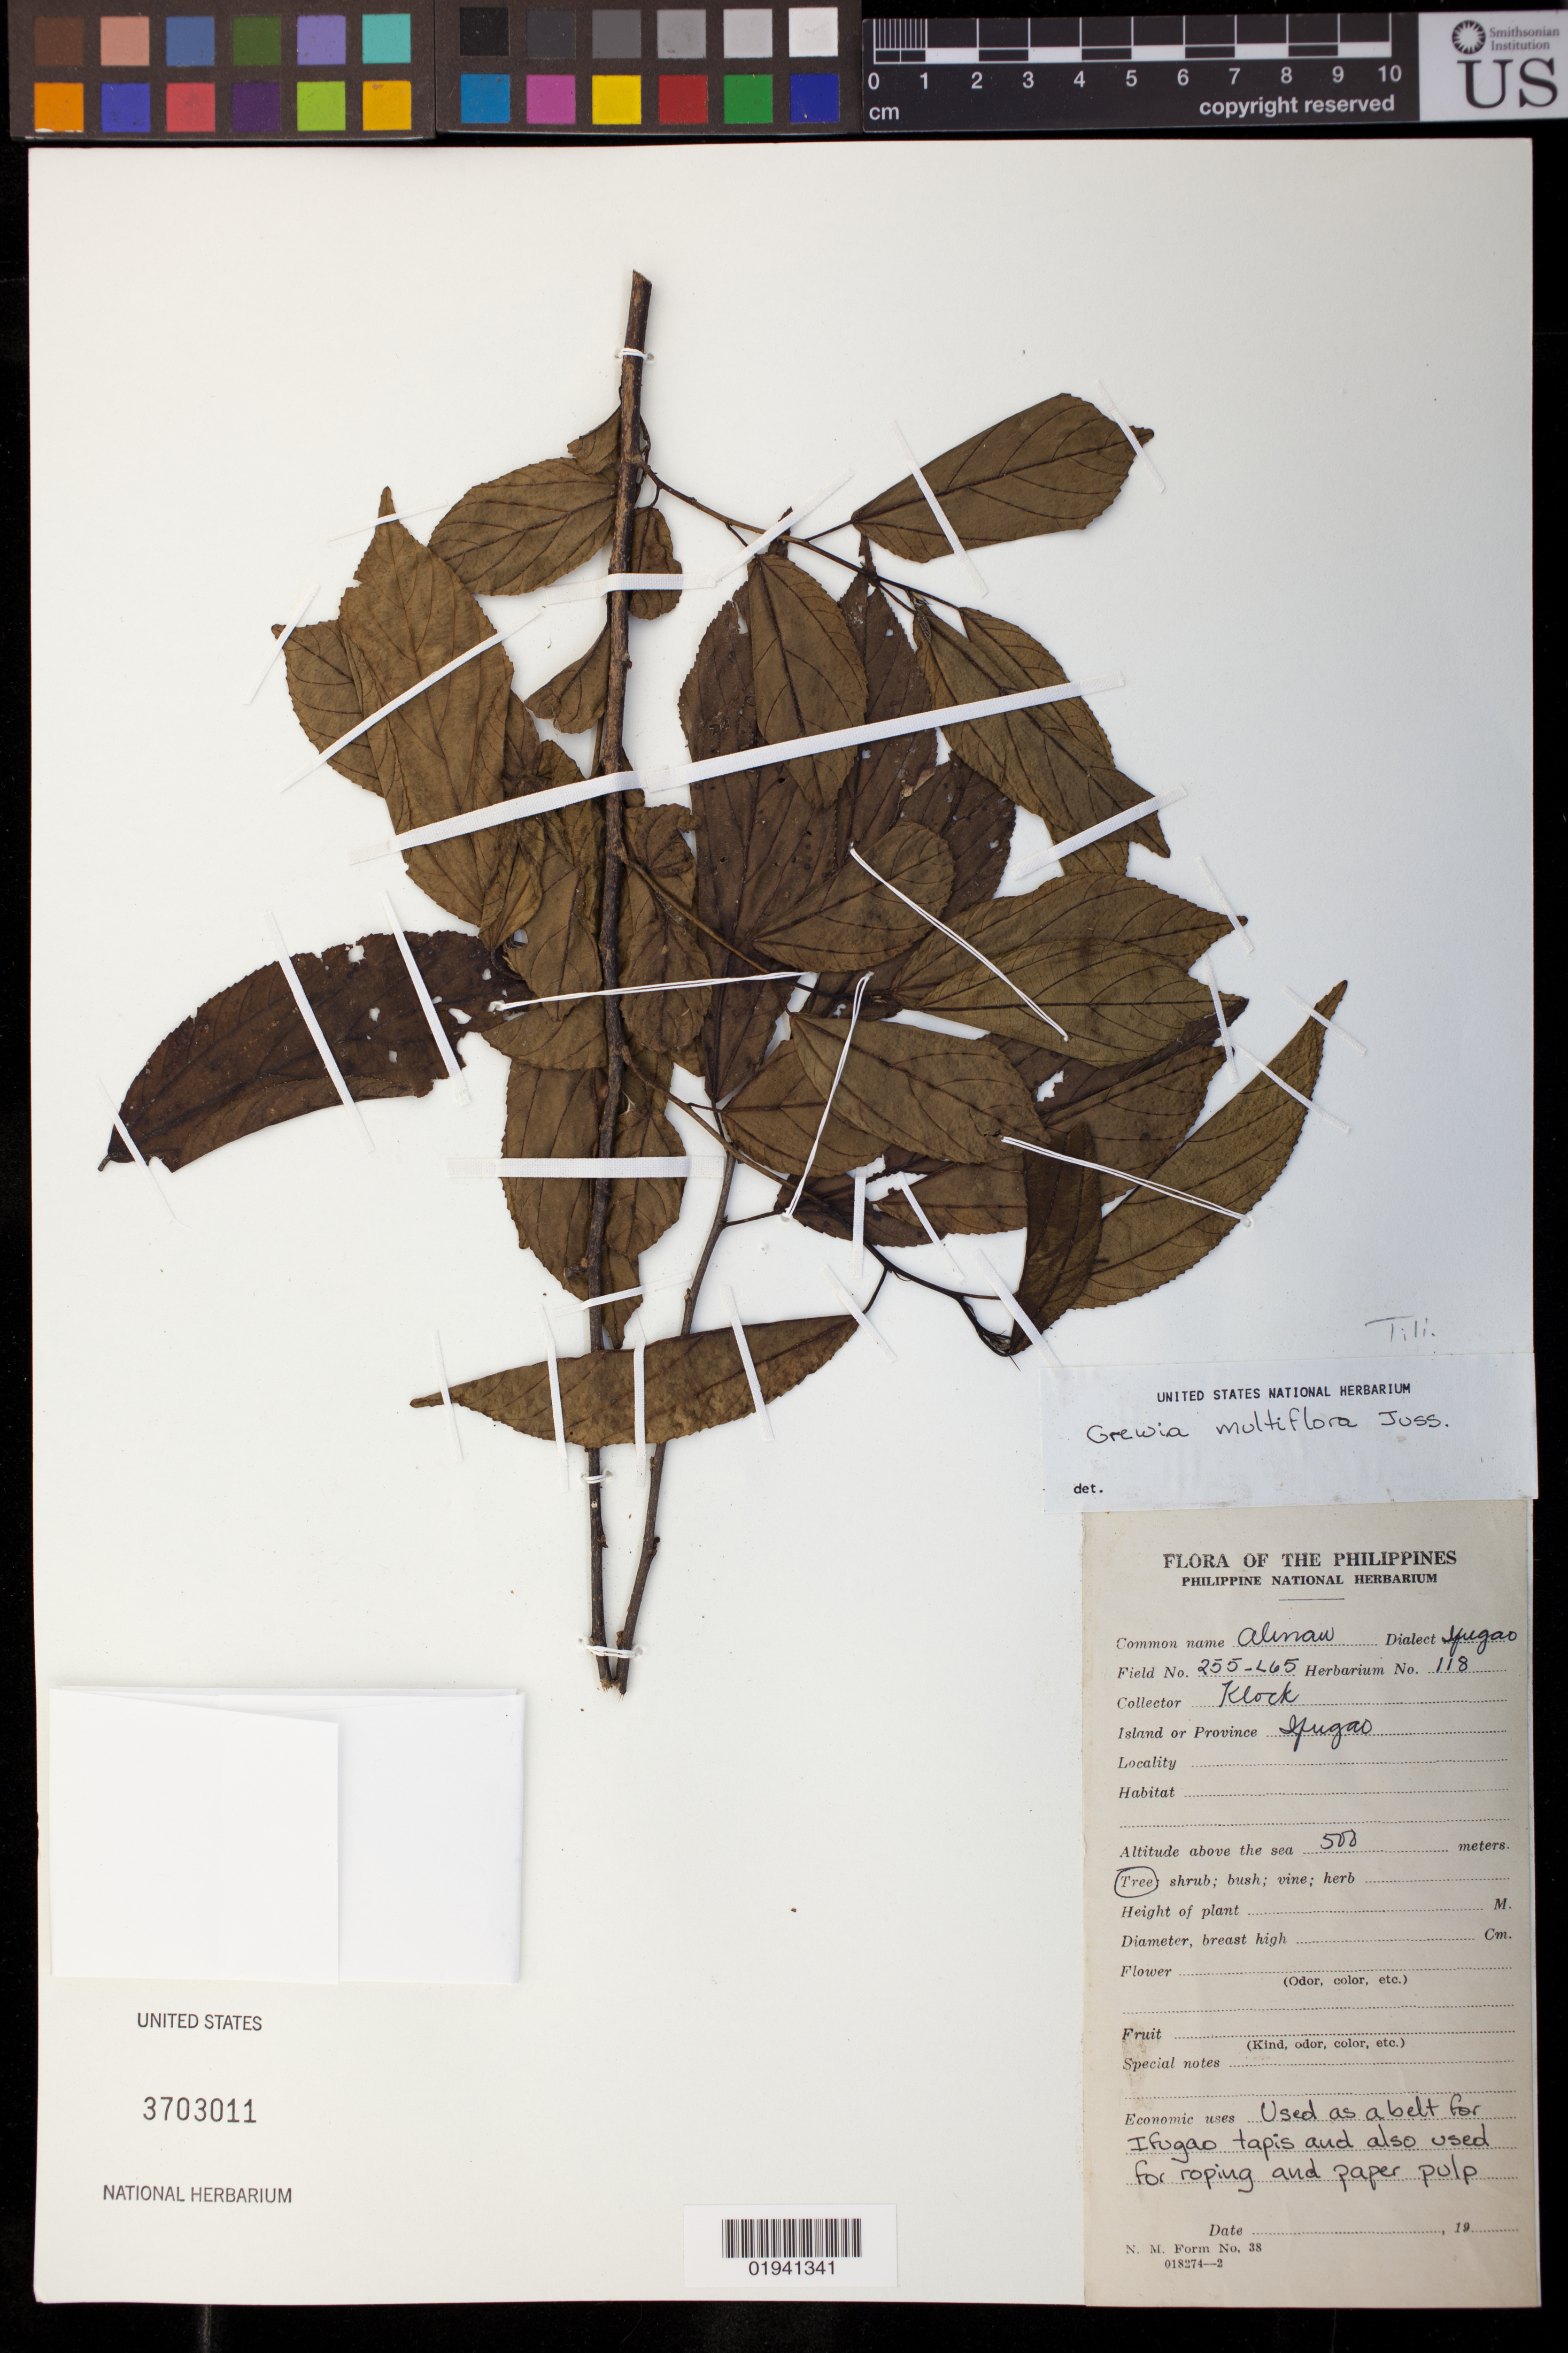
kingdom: Plantae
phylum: Tracheophyta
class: Magnoliopsida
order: Malvales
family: Malvaceae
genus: Grewia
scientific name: Grewia multiflora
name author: Juss.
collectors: Klock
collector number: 255-L65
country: Philippines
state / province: Cordillera (Administrative Region)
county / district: Ifugao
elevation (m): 500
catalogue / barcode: US 3703011